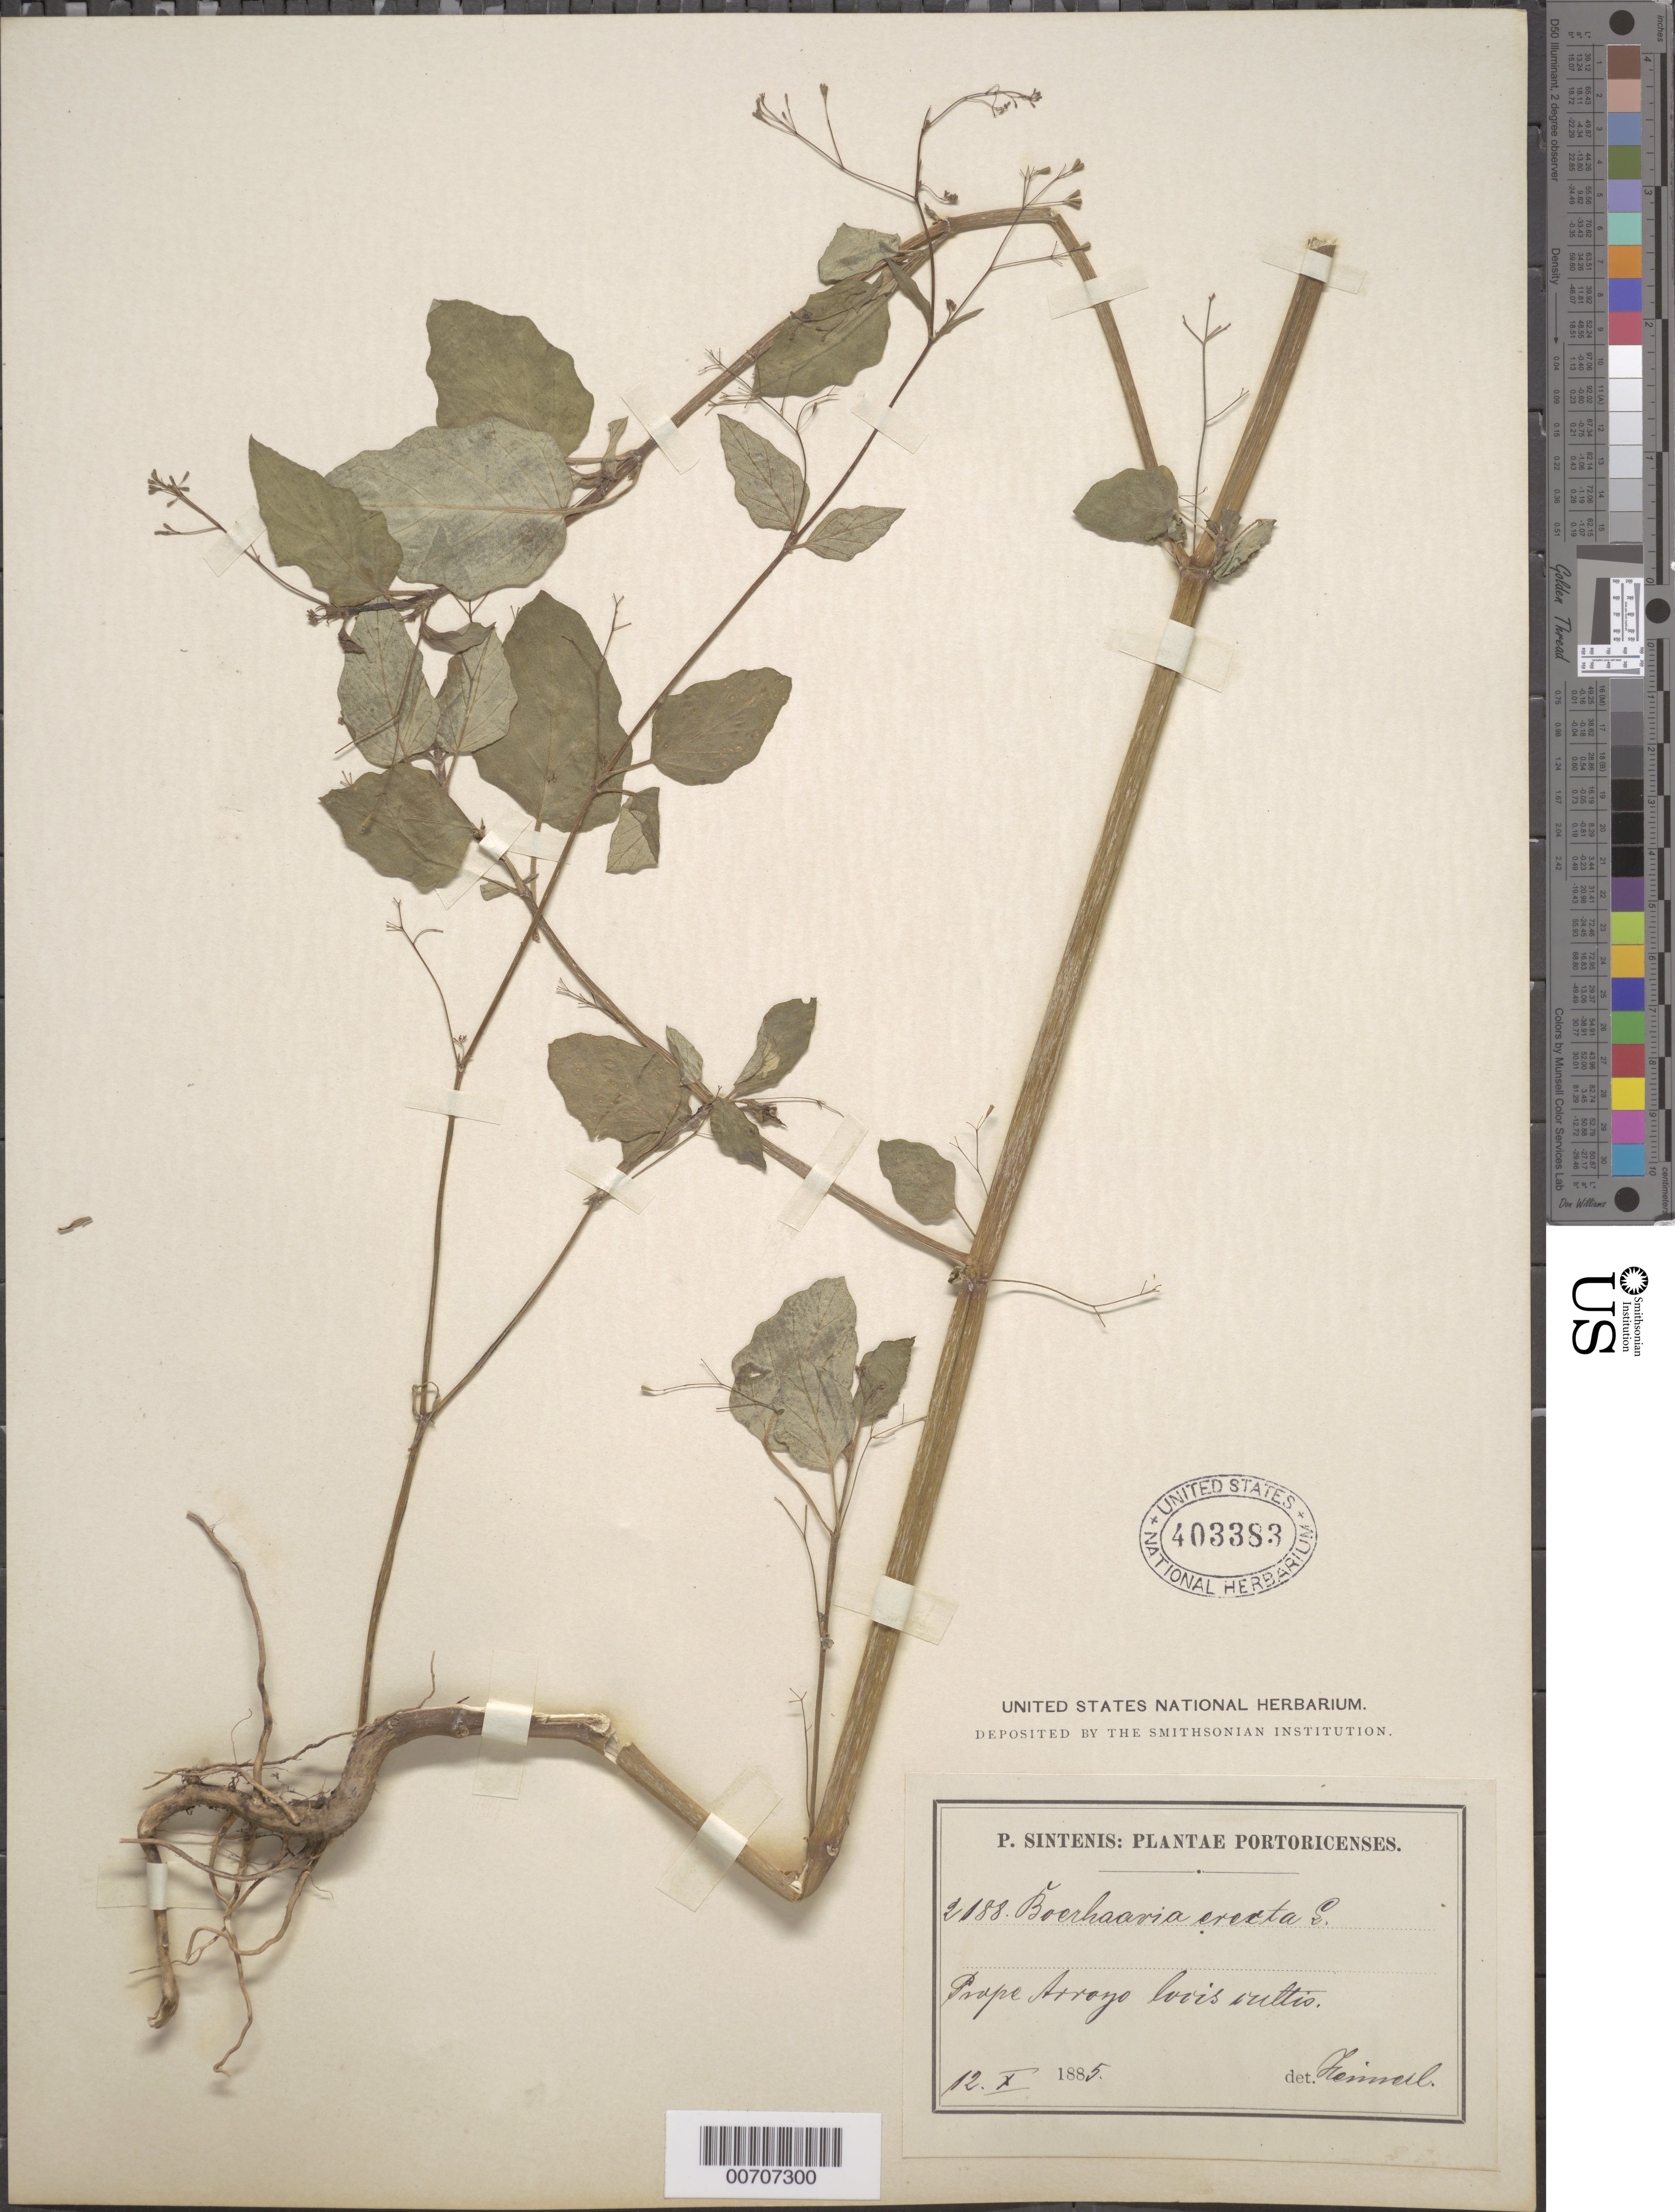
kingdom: Plantae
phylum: Tracheophyta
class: Magnoliopsida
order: Caryophyllales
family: Nyctaginaceae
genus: Boerhavia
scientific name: Boerhavia erecta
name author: L.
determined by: Heimerl, A.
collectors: P. Sintenis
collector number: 2188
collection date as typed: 12 Oct 1885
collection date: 1885-10-12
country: Puerto Rico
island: Greater Antilles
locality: Prope Arrozo loris cultis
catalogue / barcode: US 403383